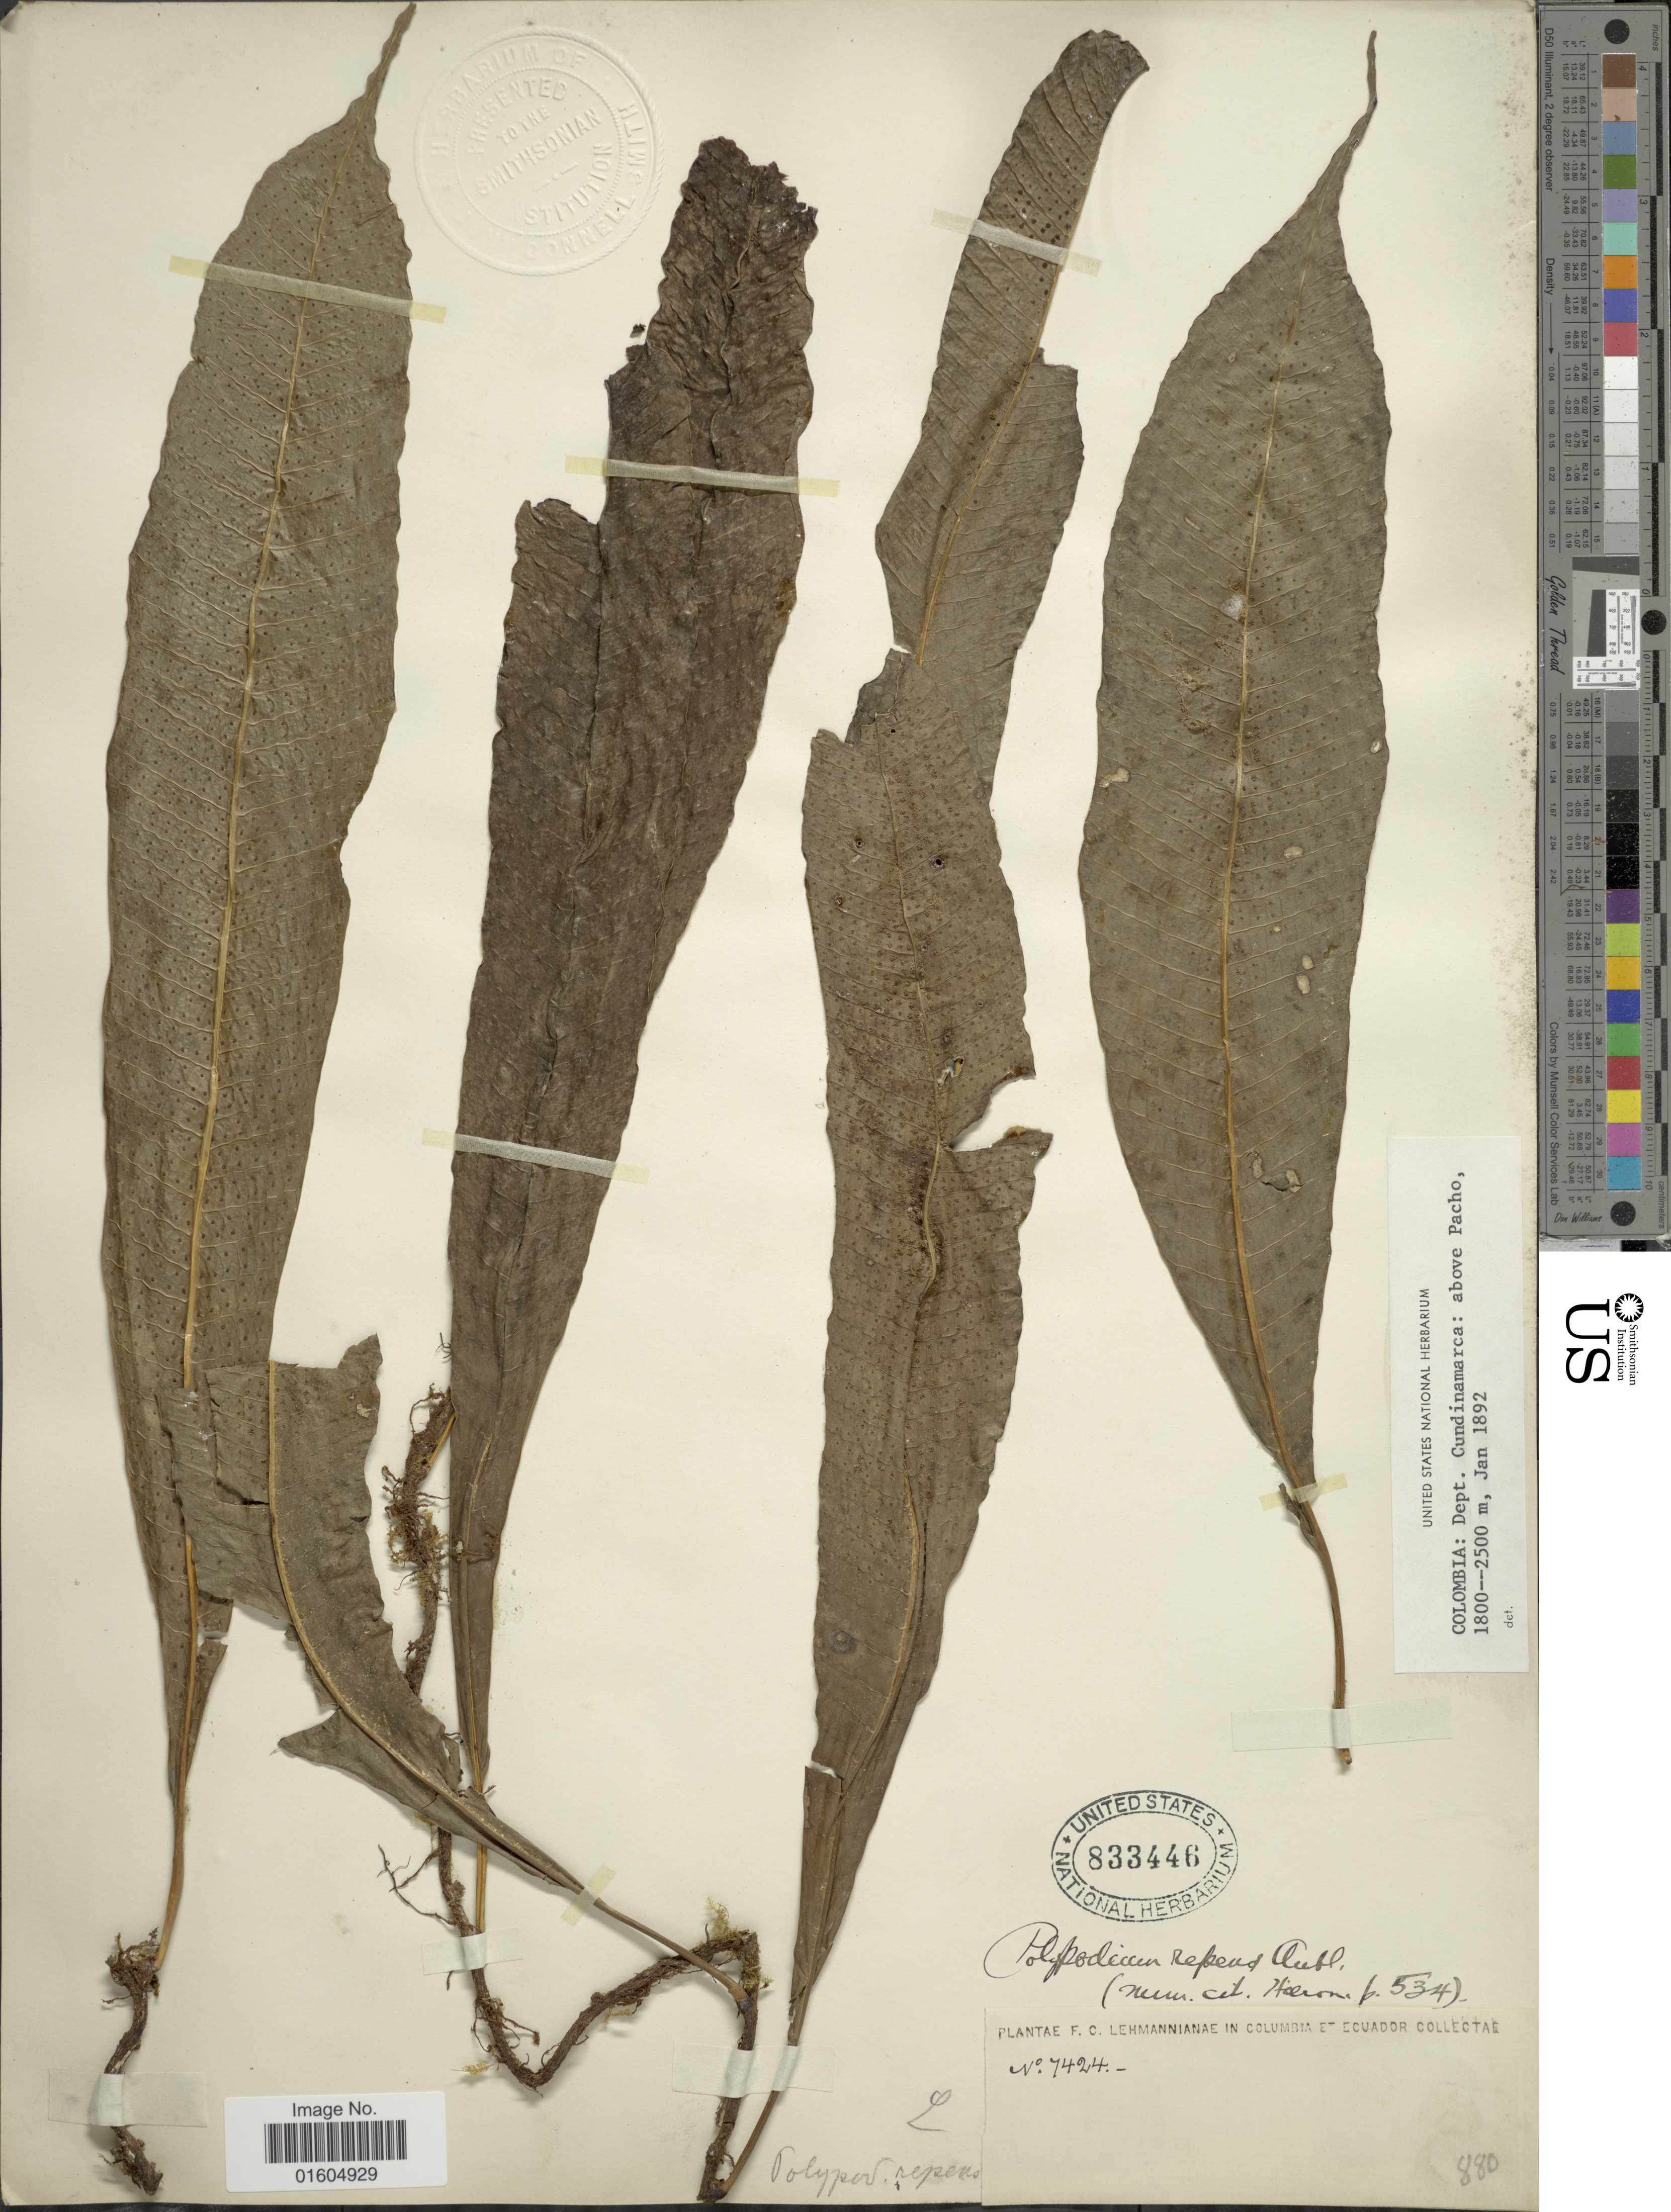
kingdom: Plantae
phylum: Tracheophyta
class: Polypodiopsida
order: Polypodiales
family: Polypodiaceae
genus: Campyloneurum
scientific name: Campyloneurum repens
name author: (Aubl.) C. Presl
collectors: F. C. Lehmann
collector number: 7424/880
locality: Colombia et Ecuador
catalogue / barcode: US 833446